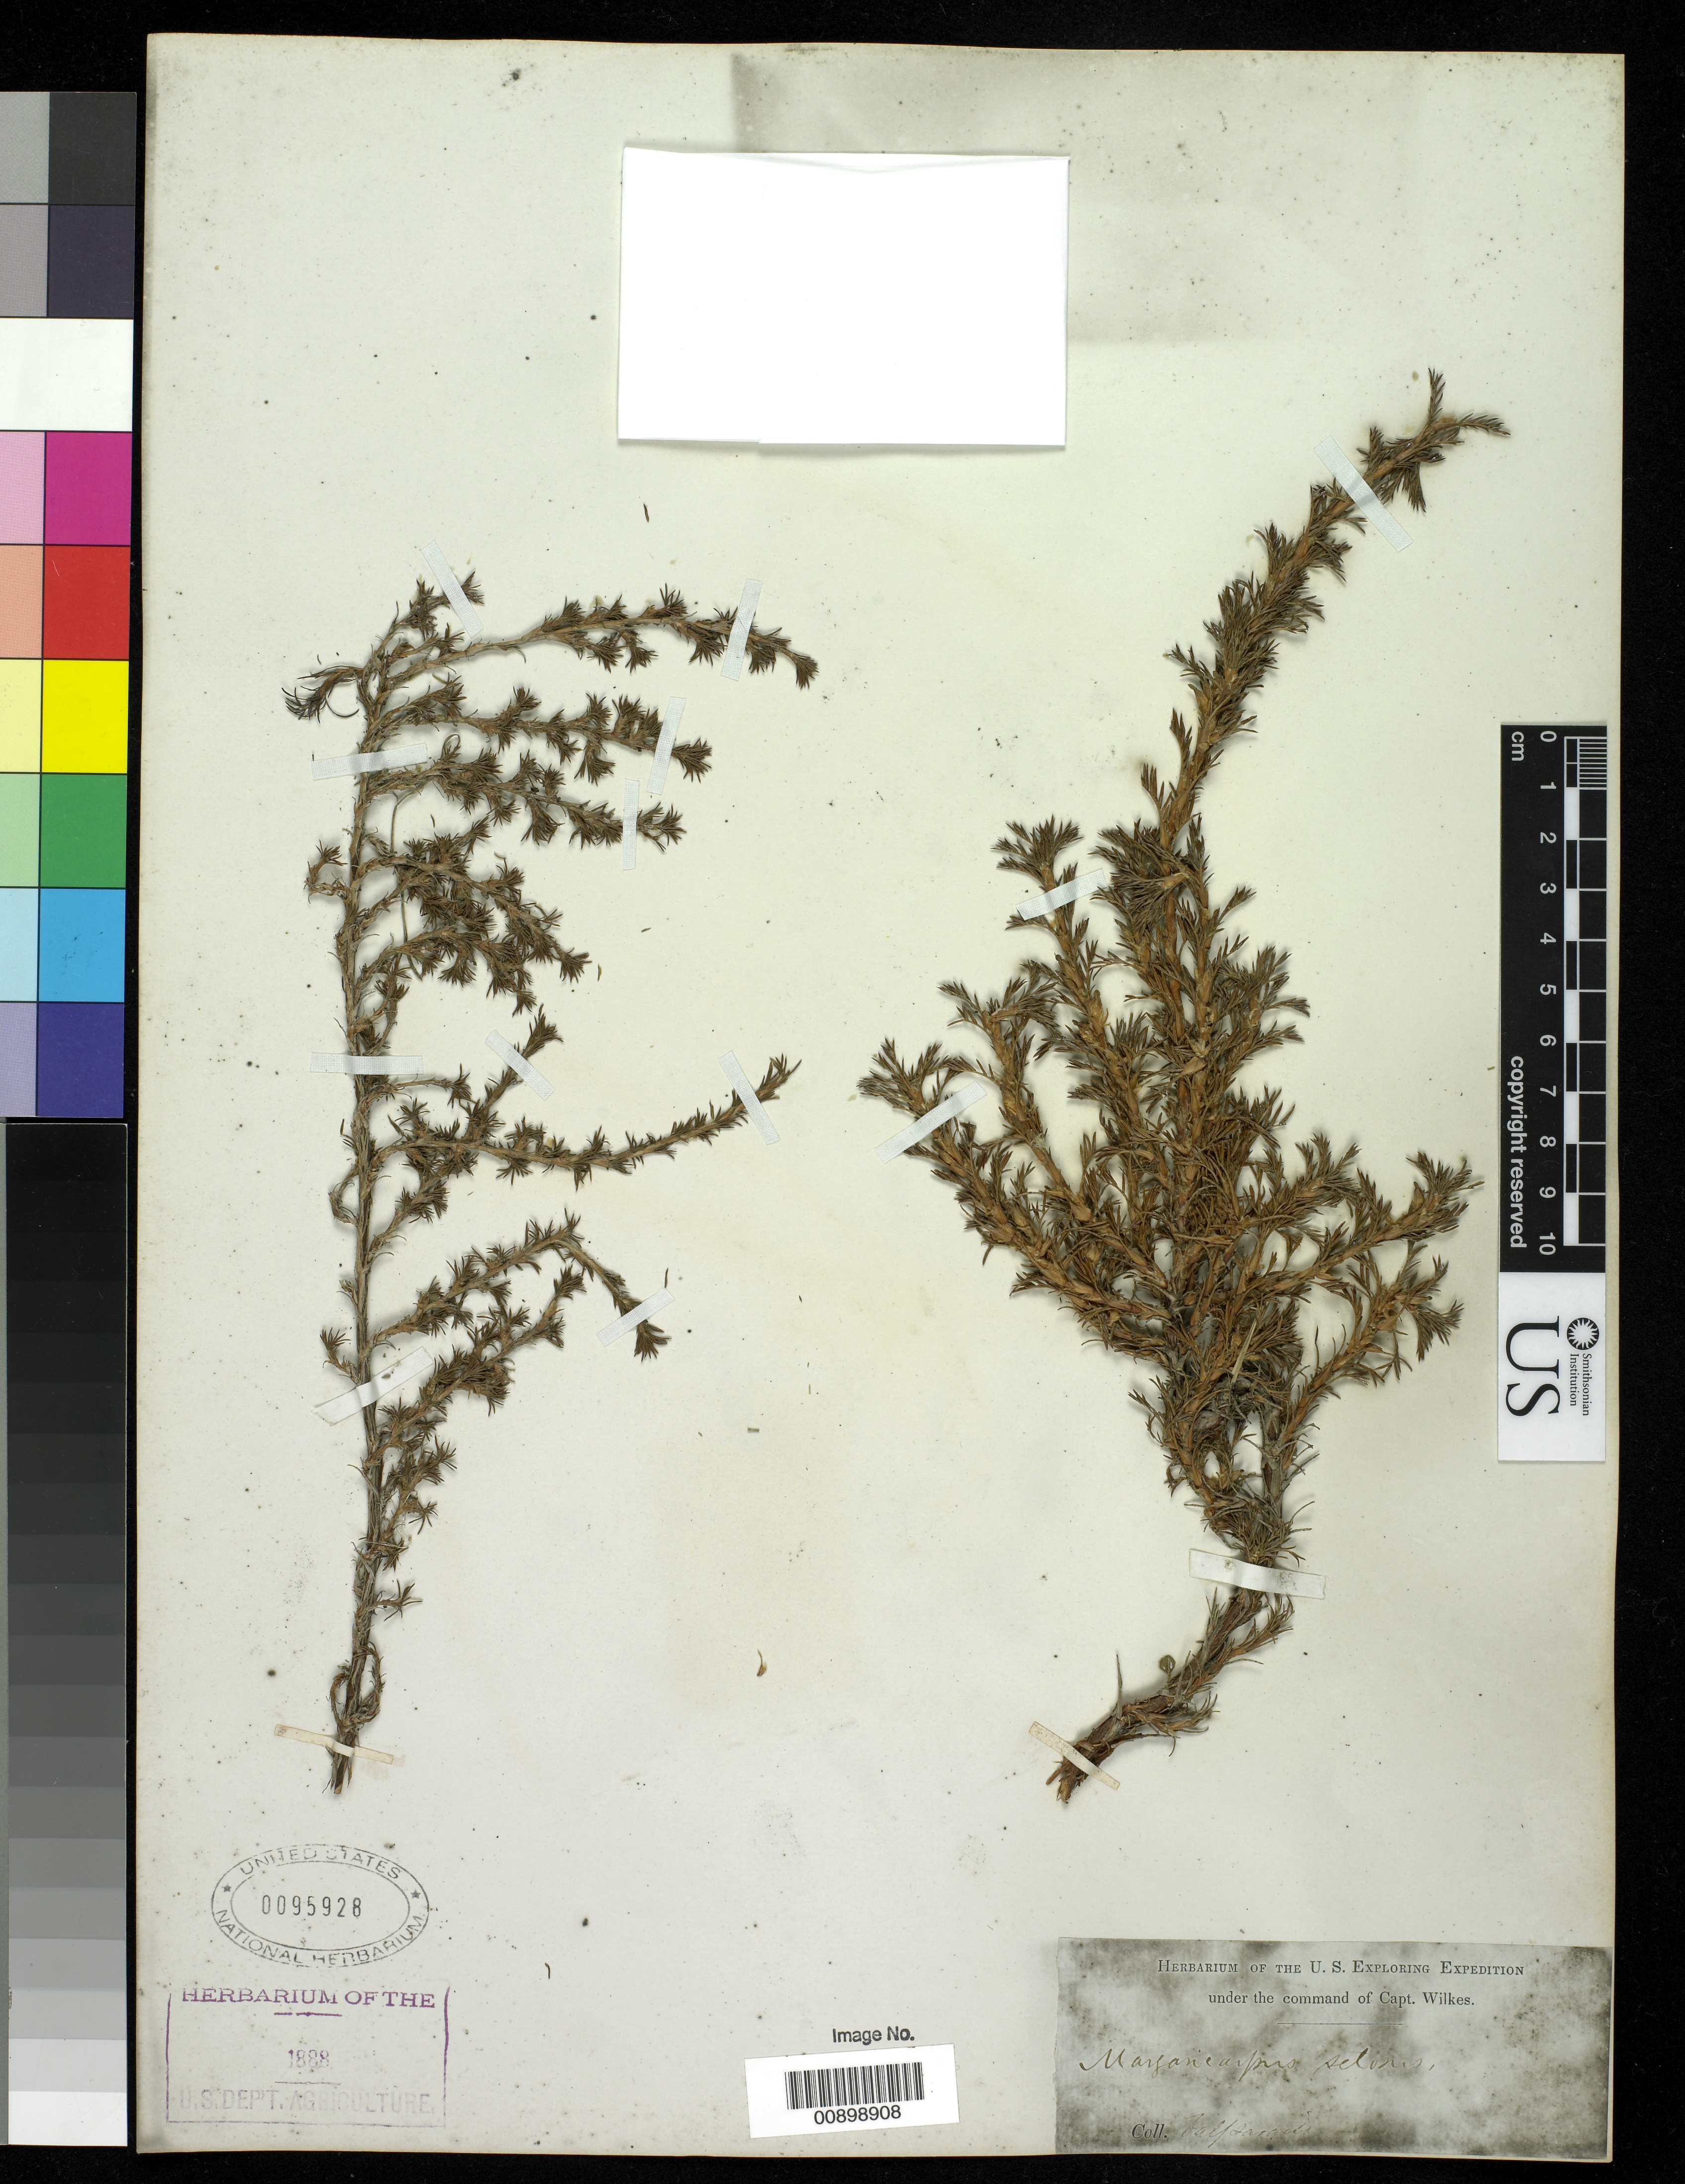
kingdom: Plantae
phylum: Tracheophyta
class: Magnoliopsida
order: Rosales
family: Rosaceae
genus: Margyricarpus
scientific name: Margyricarpus setosus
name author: Ruiz & Pav.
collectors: Wilkes Explor. Exped.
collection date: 1838/1842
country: Chile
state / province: Valparaíso (V)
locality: Valparaiso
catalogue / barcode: US 95928